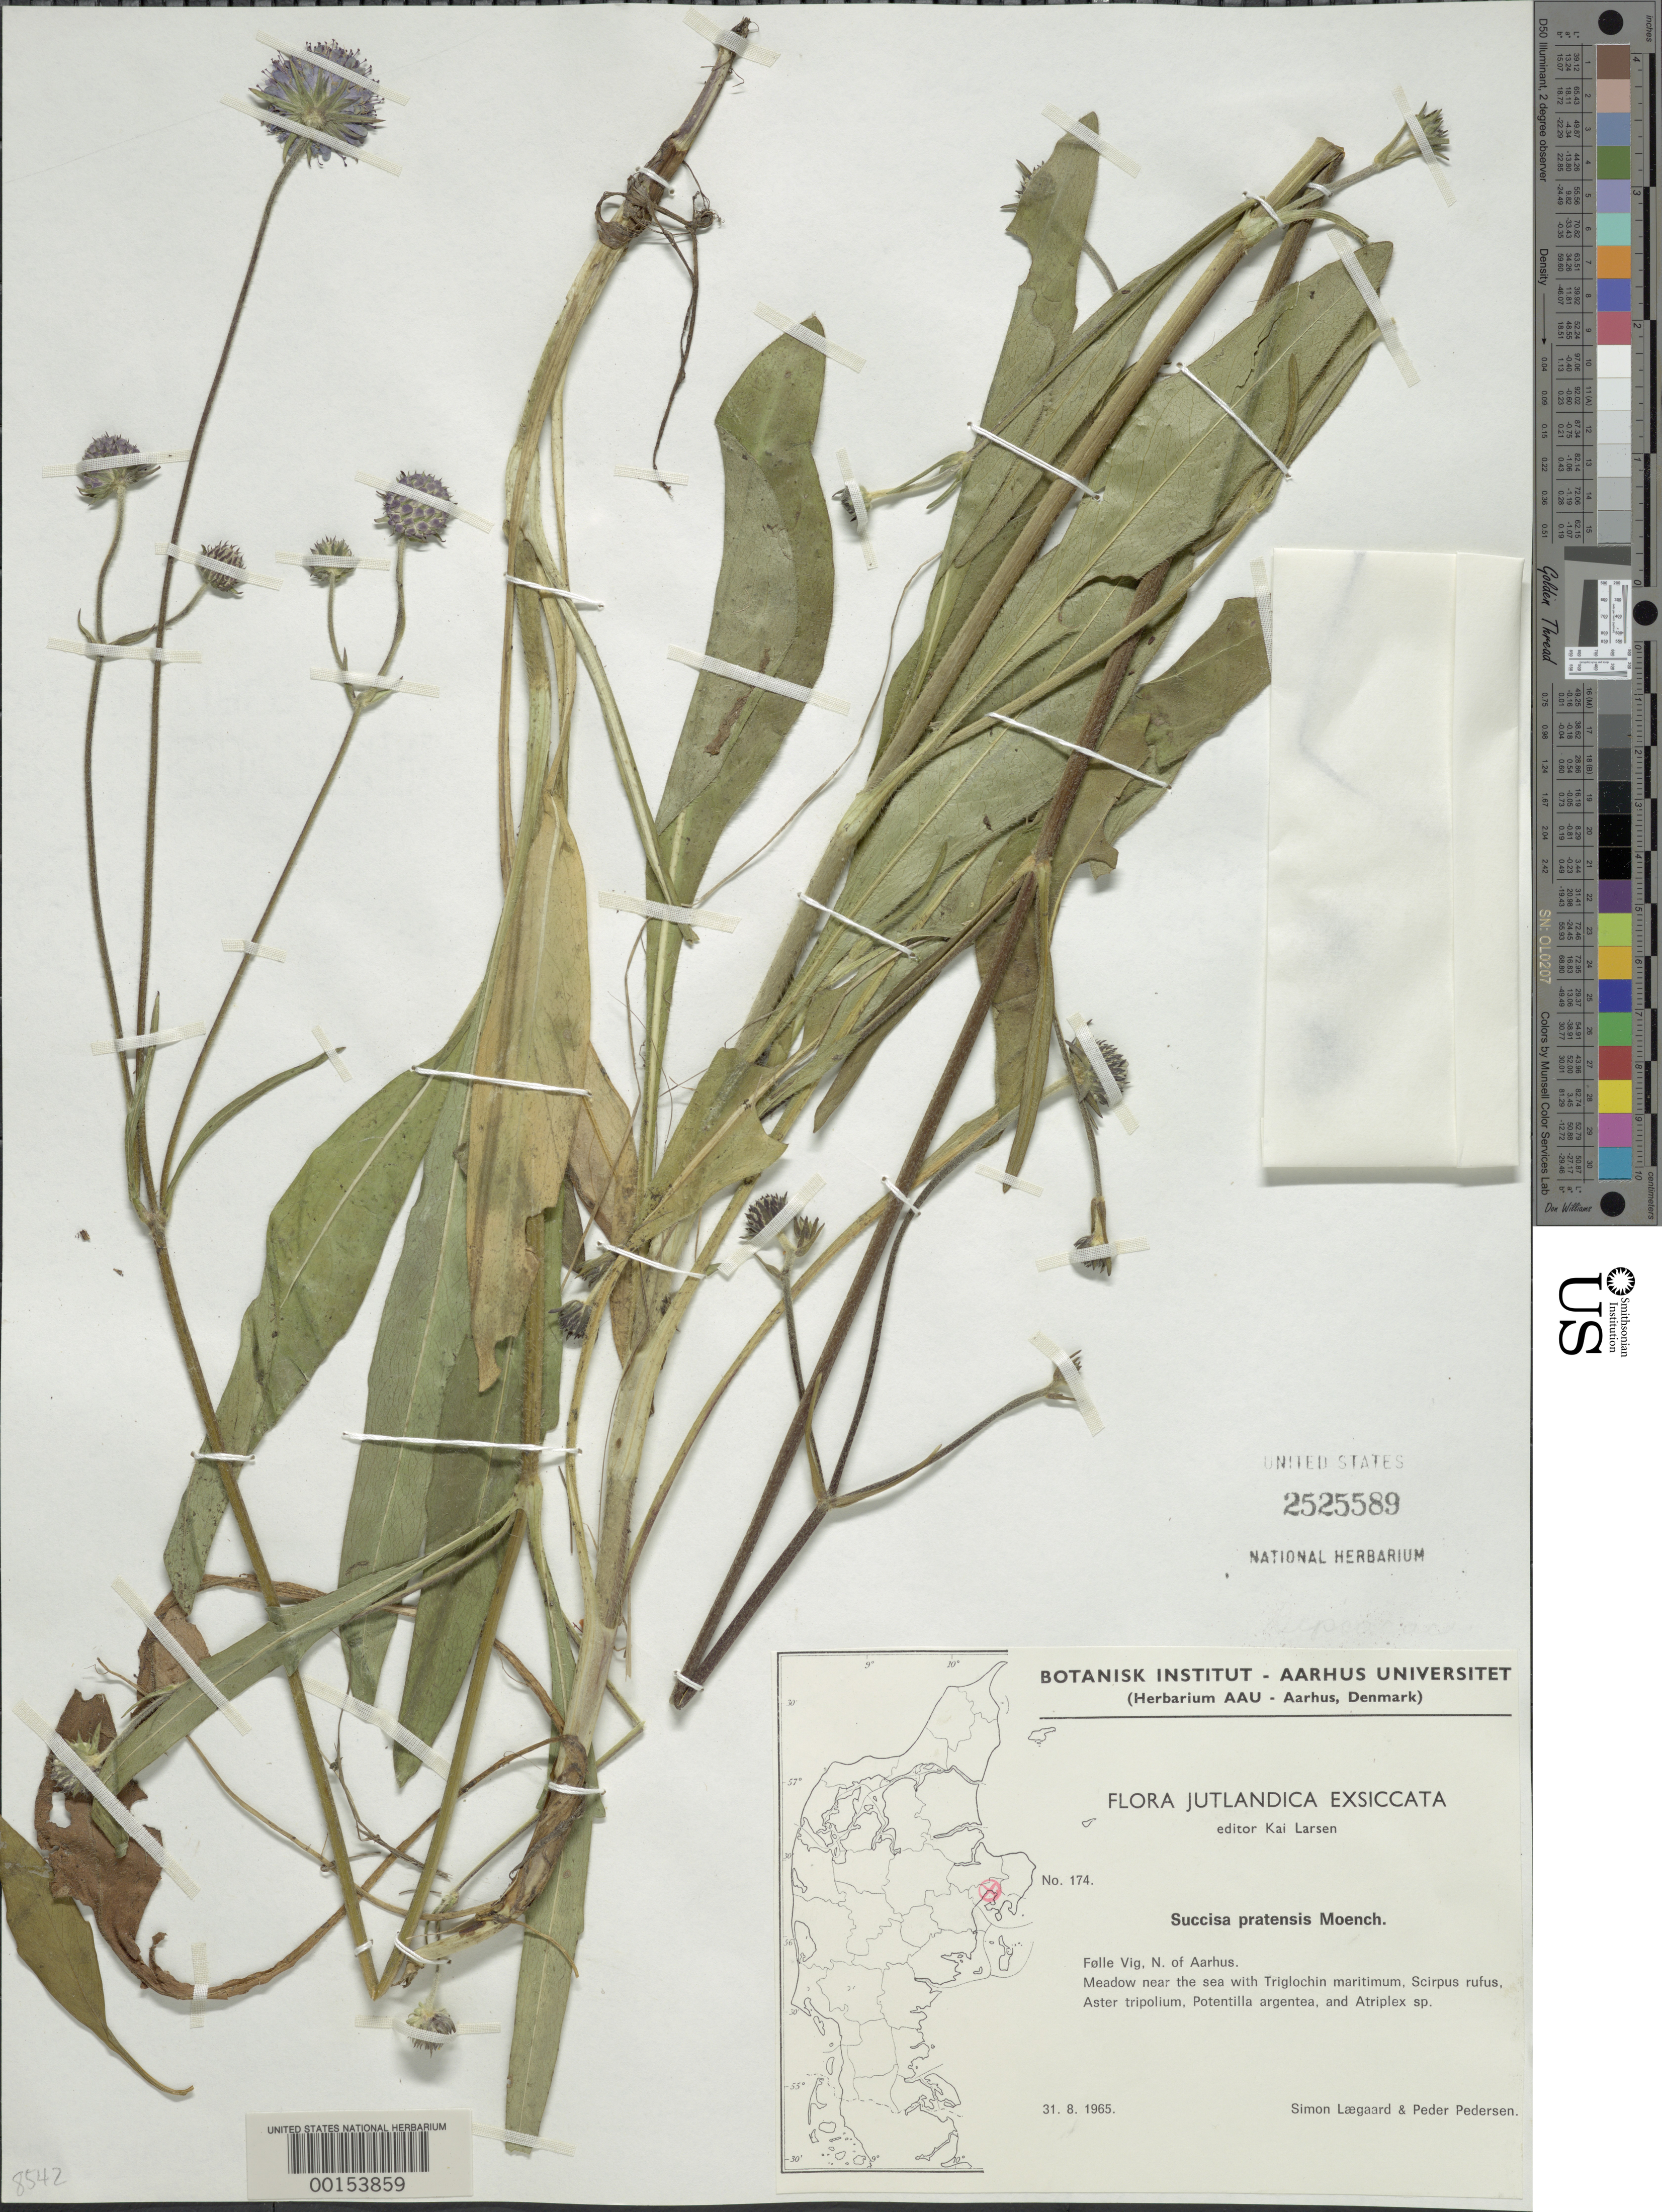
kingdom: Plantae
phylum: Tracheophyta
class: Magnoliopsida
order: Dipsacales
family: Caprifoliaceae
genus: Succisa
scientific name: Succisa pratensis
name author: Moench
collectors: S. Lægaard & P. Pedersen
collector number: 174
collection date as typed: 31 Aug 1965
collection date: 1965-08-31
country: Denmark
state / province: Midtjylland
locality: Følle Vig, N of Aarhus.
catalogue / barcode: US 2525589